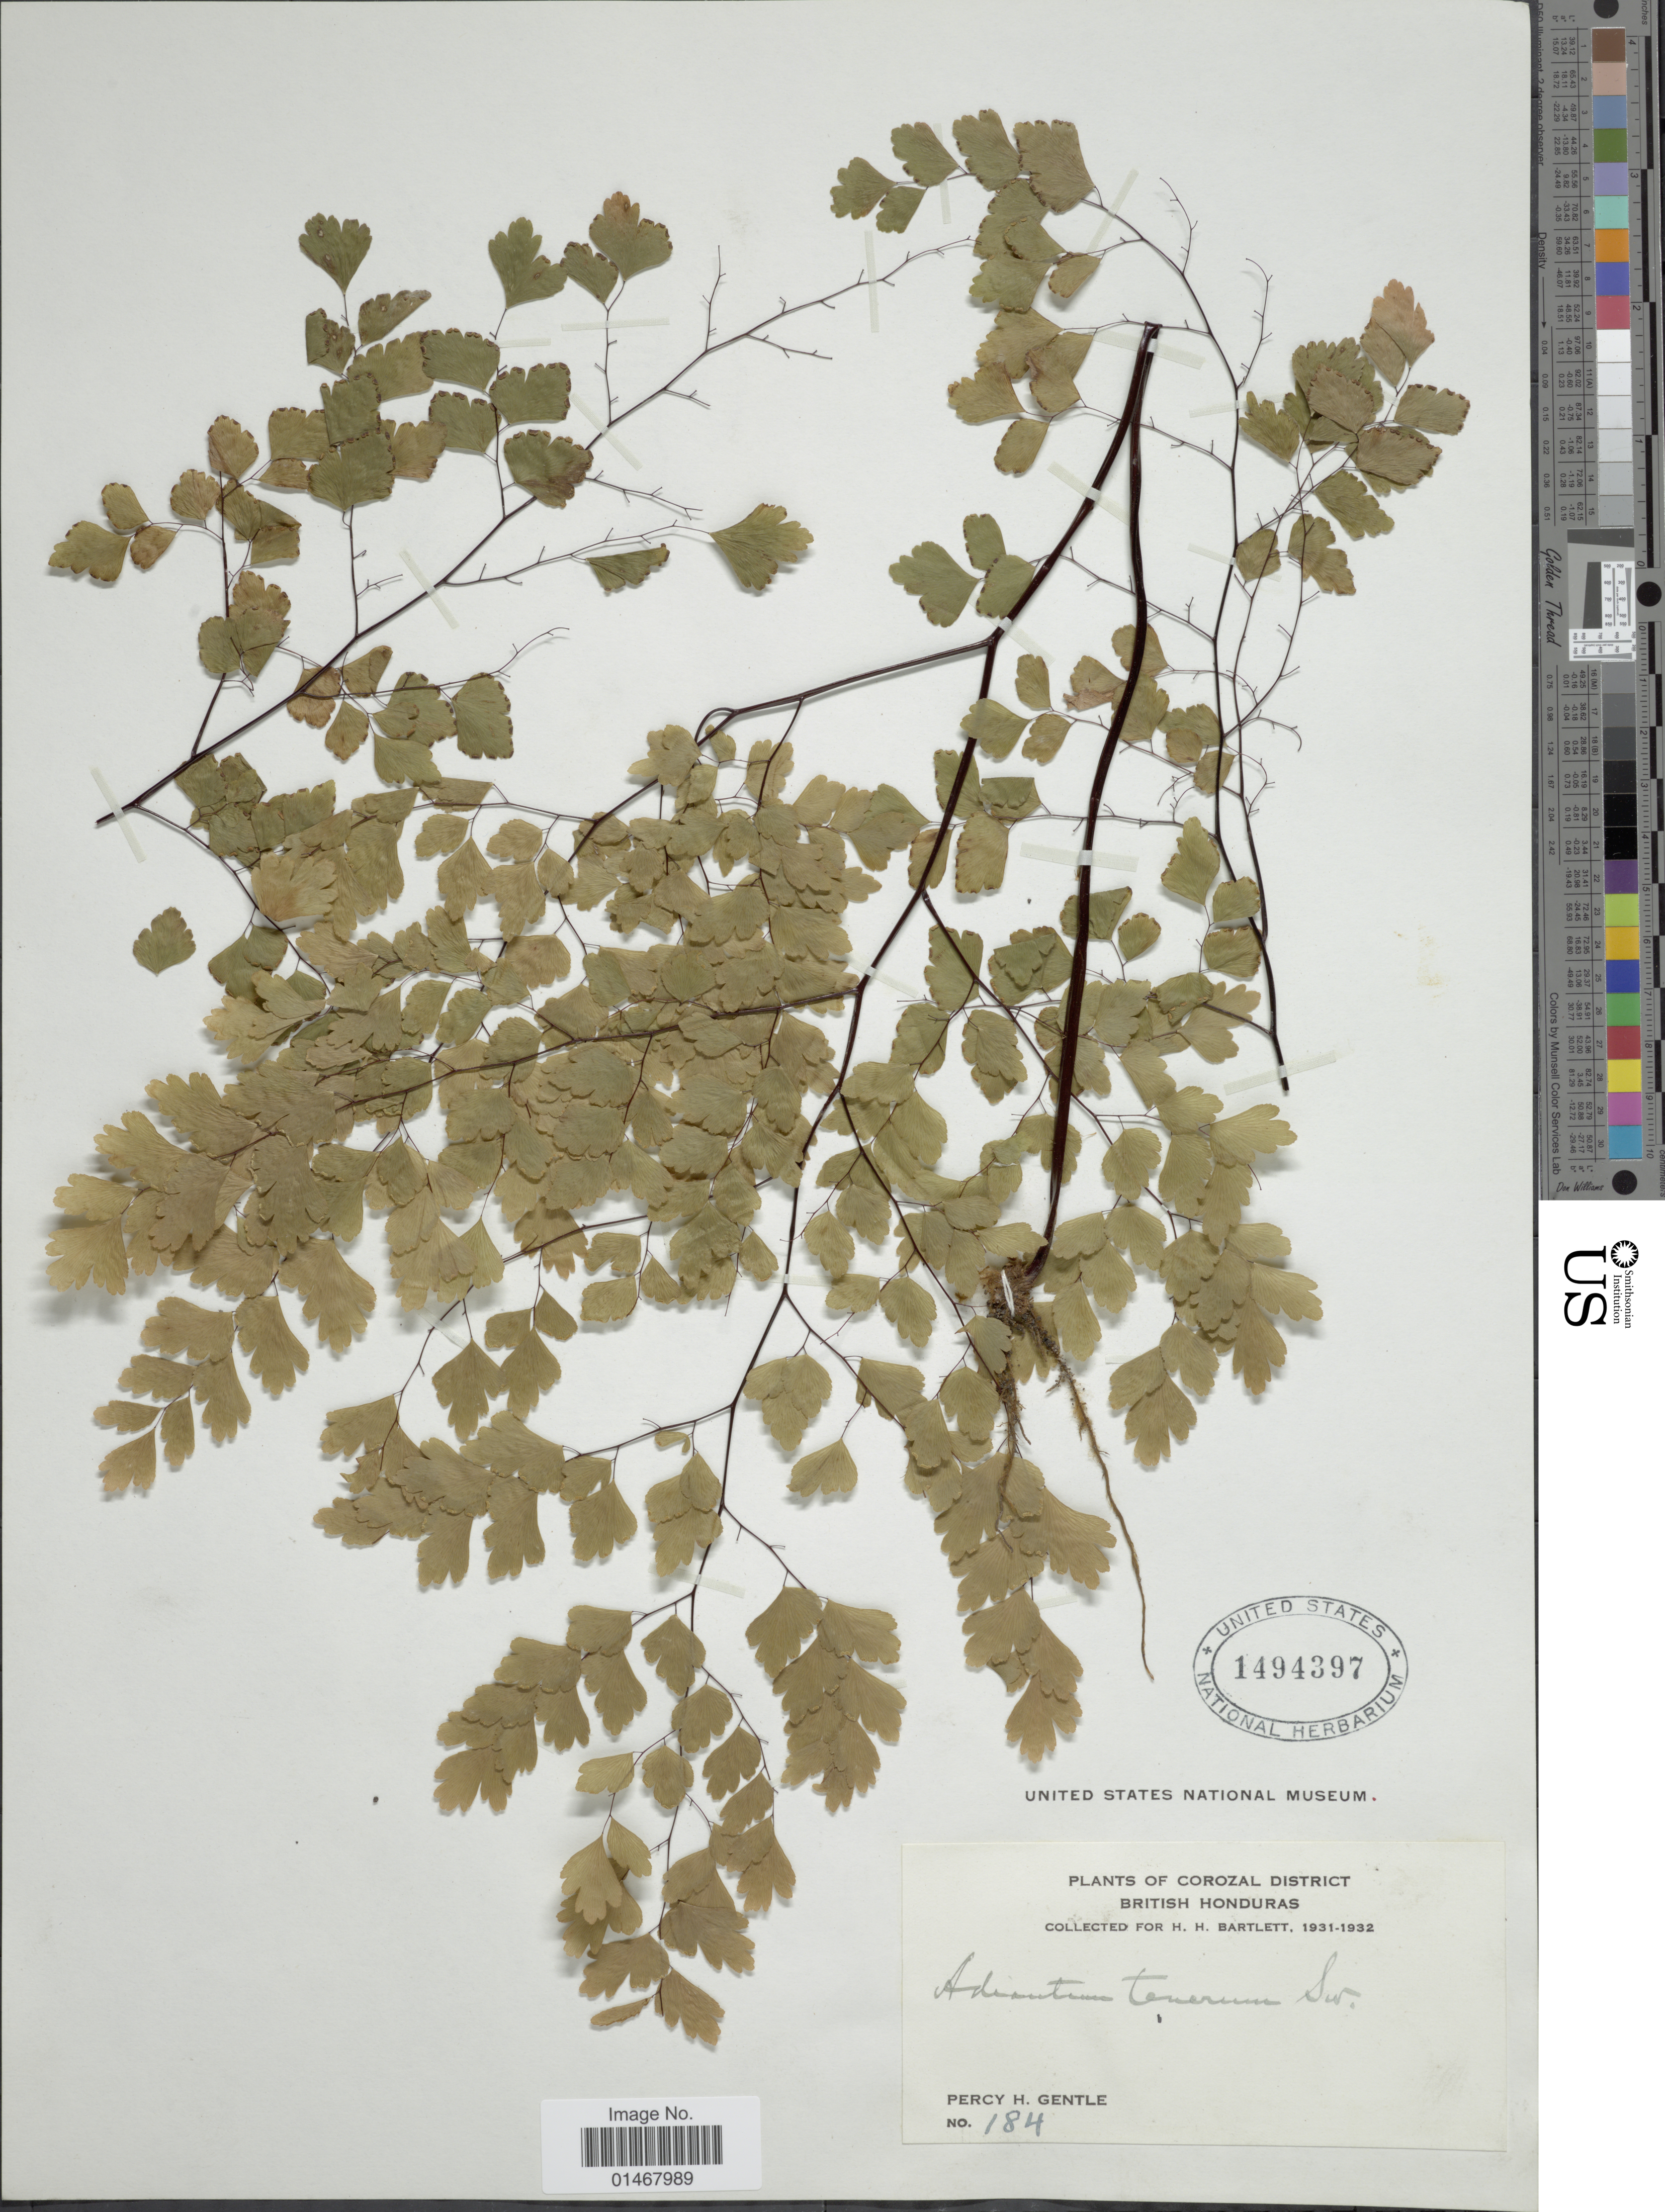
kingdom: Plantae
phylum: Tracheophyta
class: Polypodiopsida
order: Polypodiales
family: Pteridaceae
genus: Adiantum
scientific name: Adiantum tenerum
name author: Sw.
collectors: P. H. Gentle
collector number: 184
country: Belize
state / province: Corozal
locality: Corozal District, British Honduras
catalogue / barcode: US 1494397